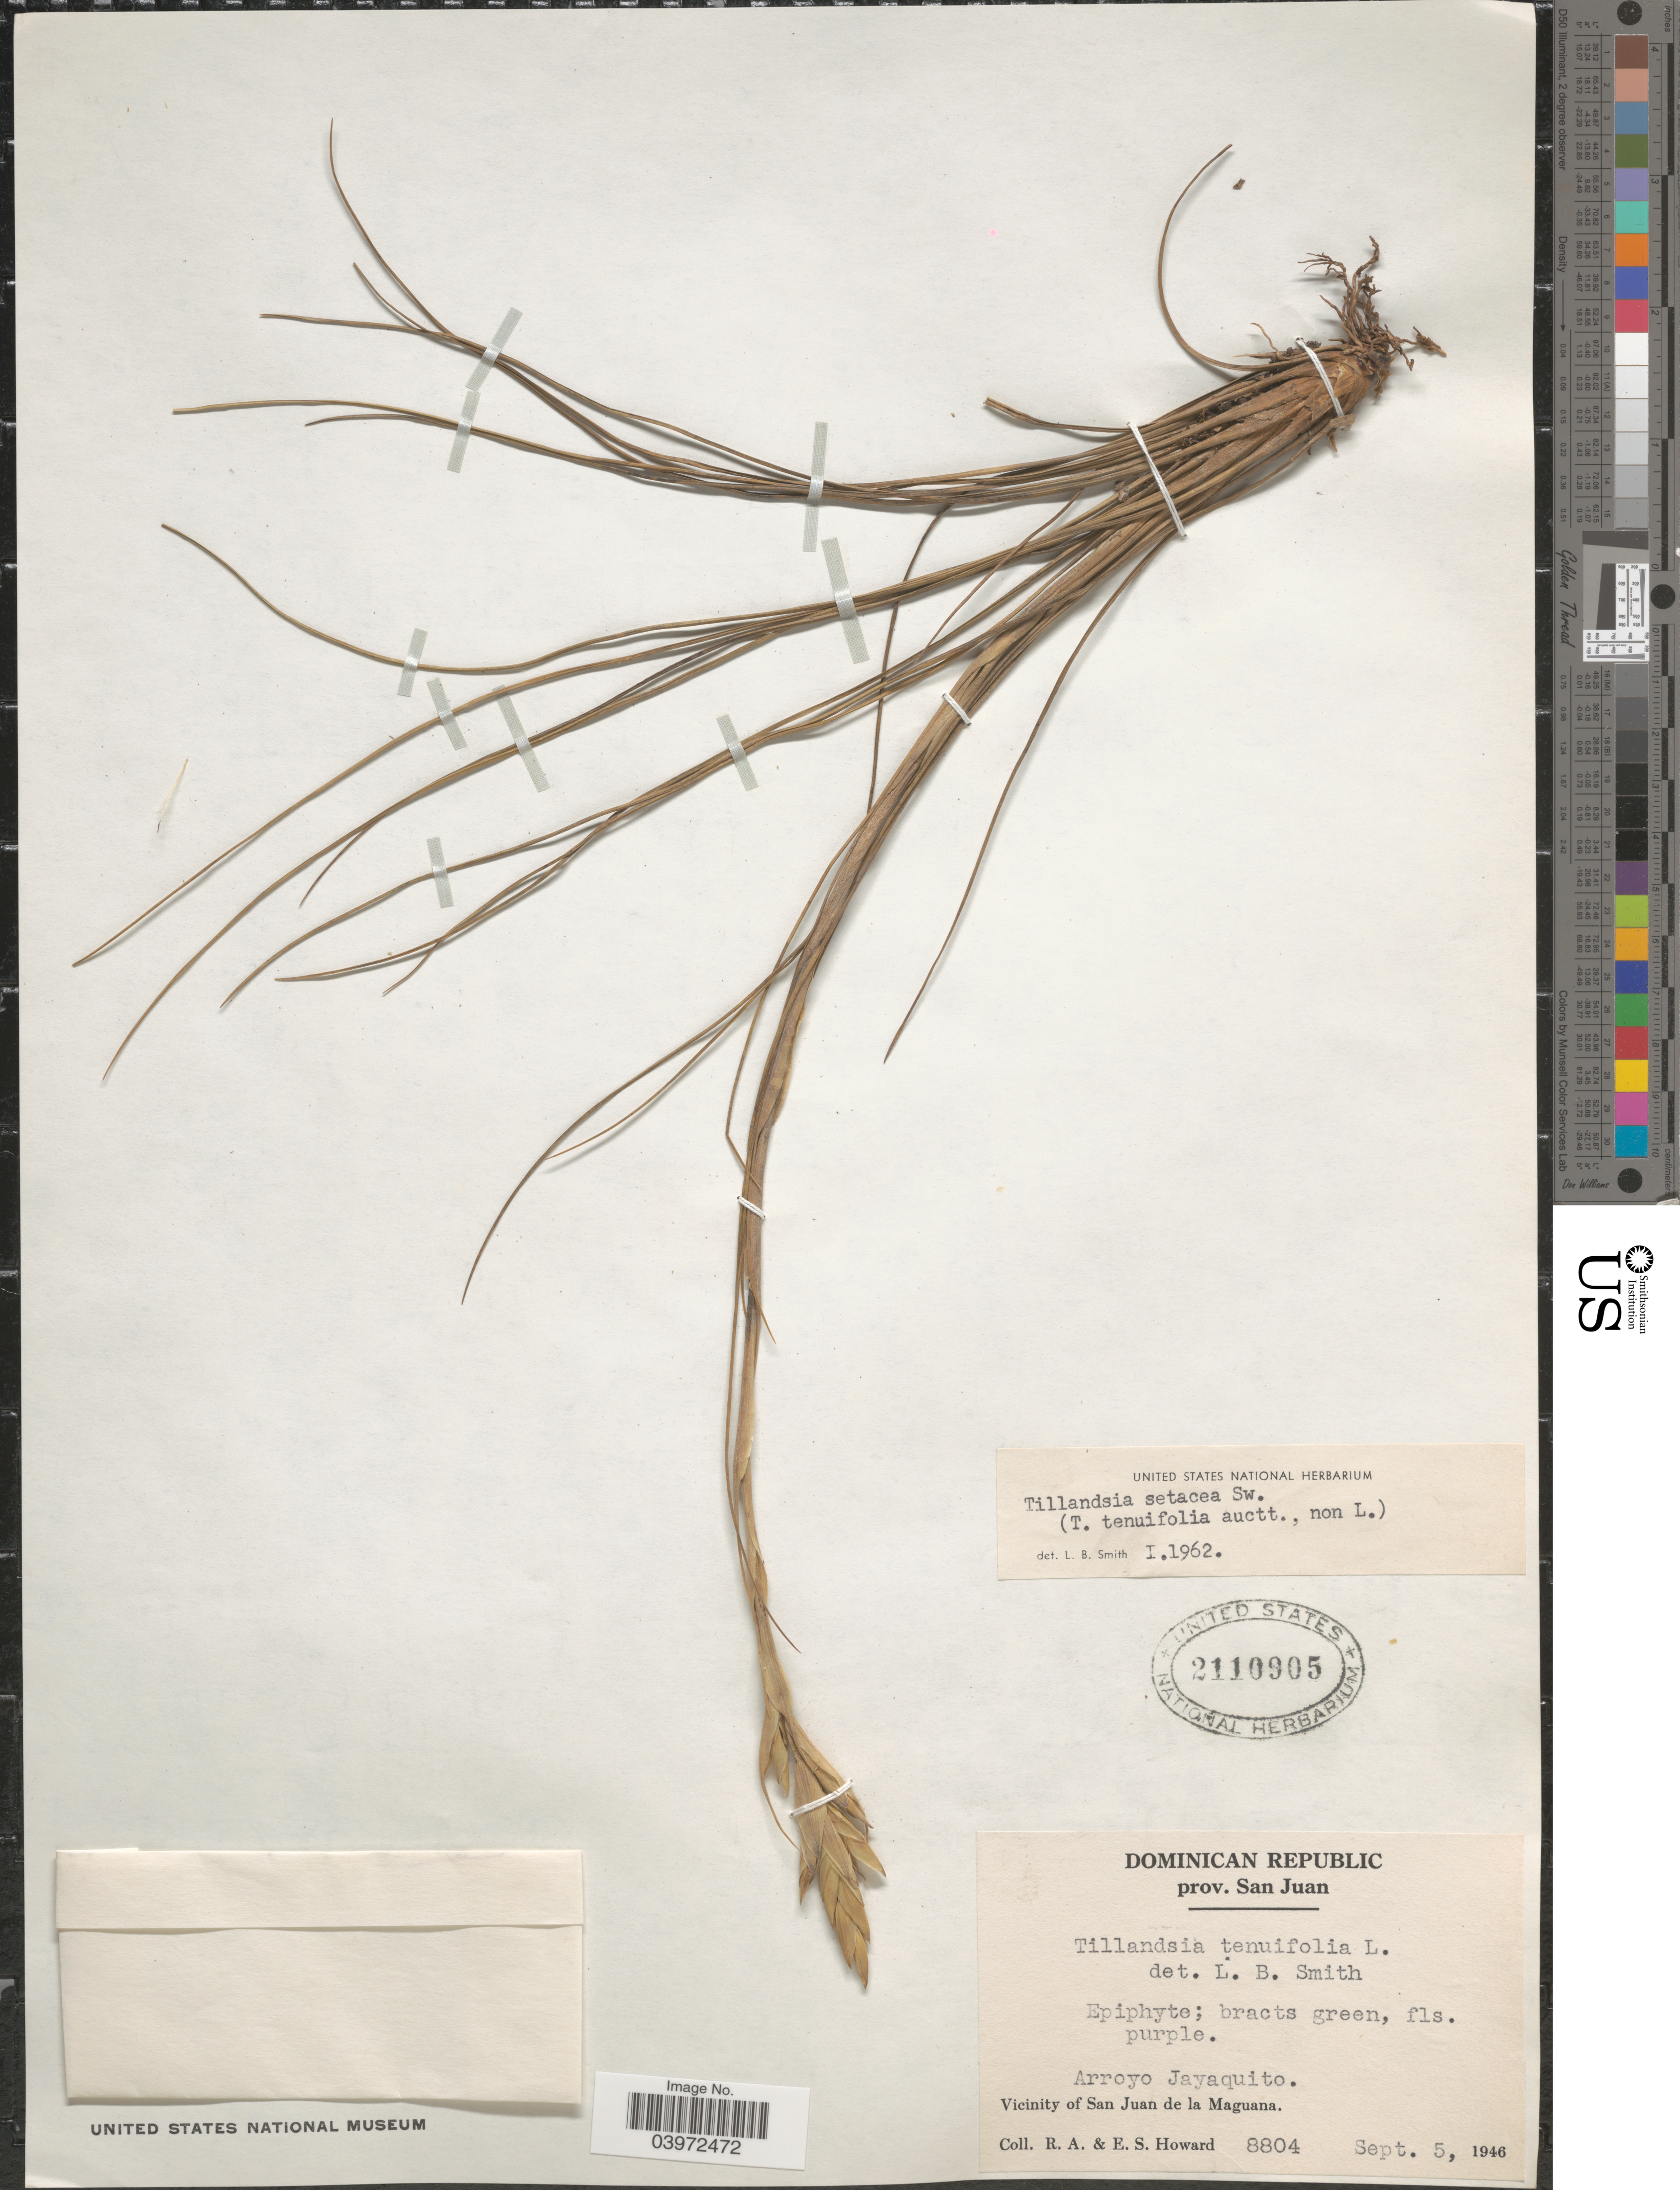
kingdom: Plantae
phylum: Tracheophyta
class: Liliopsida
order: Poales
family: Bromeliaceae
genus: Tillandsia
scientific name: Tillandsia setacea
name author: Sw.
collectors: R. A. Howard & E. S. Howard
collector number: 8804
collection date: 1946-09-05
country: Dominican Republic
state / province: San Juan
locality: Arroyo Jayaquito. Vicinity of San Juan de la Maguana.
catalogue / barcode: US 2110905